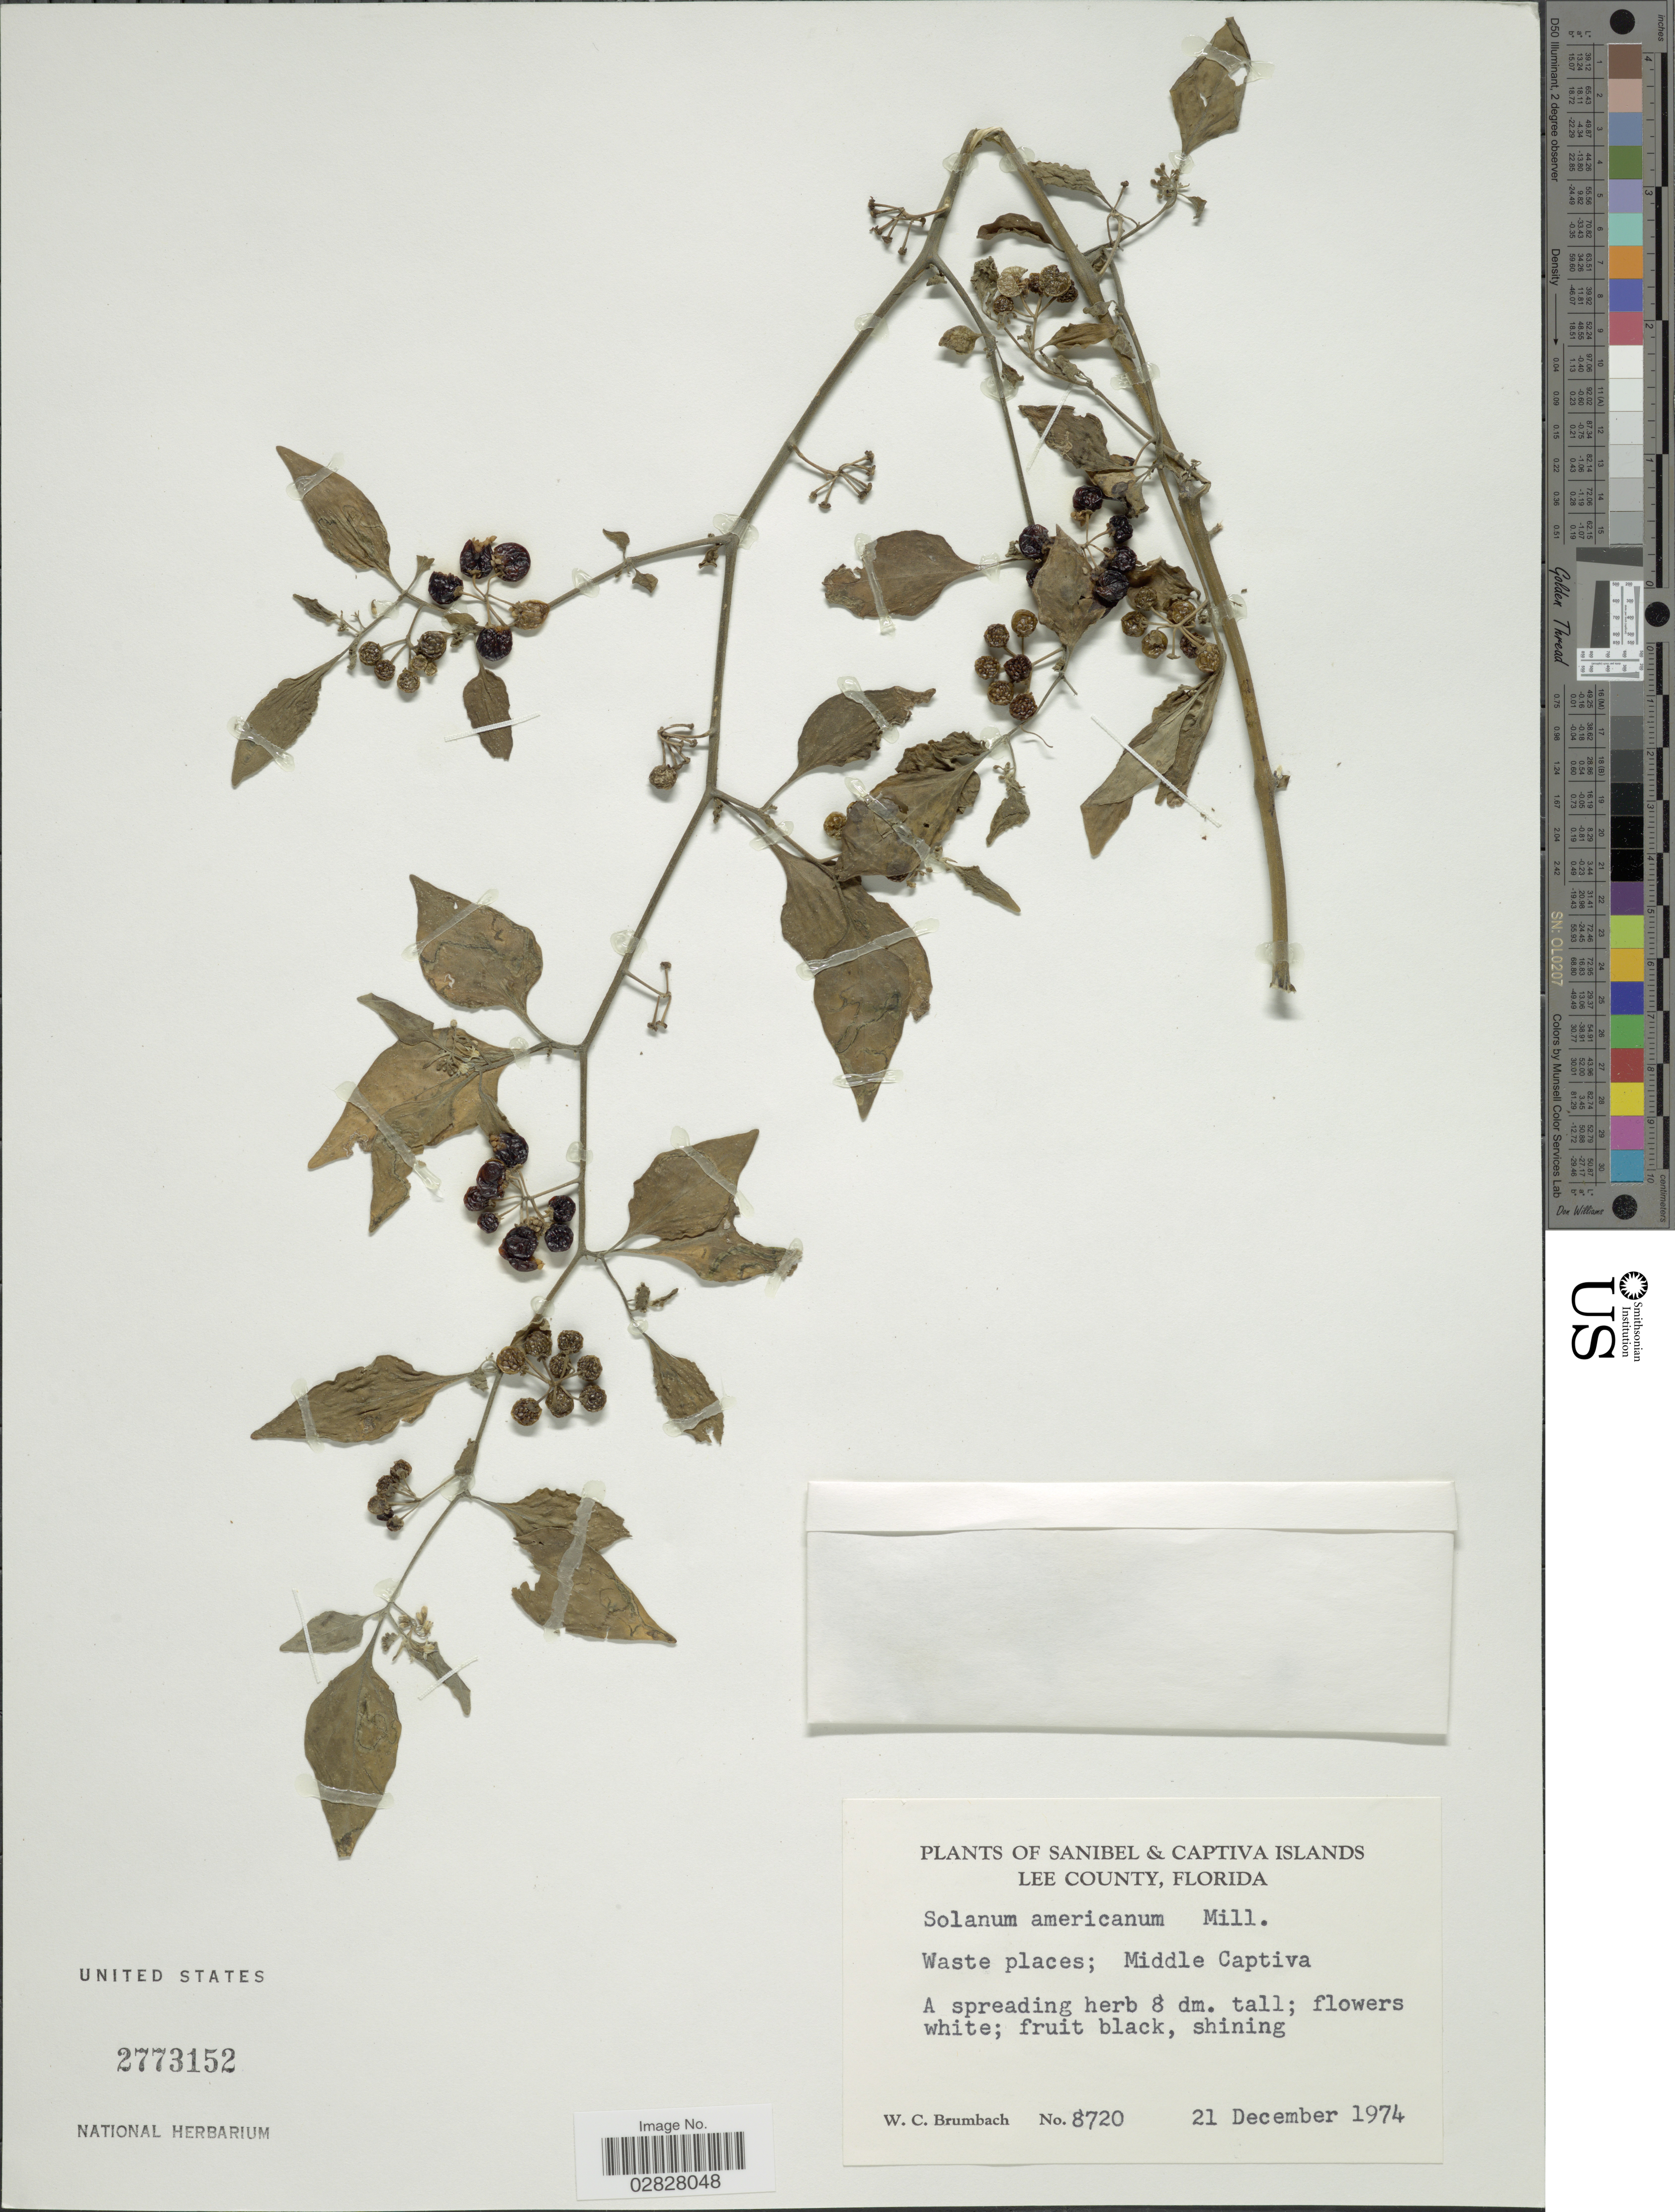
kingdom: Plantae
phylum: Tracheophyta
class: Magnoliopsida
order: Solanales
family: Solanaceae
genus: Solanum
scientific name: Solanum americanum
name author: Mill.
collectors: W. C. Brumbach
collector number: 8720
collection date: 1974-12-21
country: United States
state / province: Florida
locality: Captive Islands. Waste places; Middle Captiva.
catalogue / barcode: US 2773152